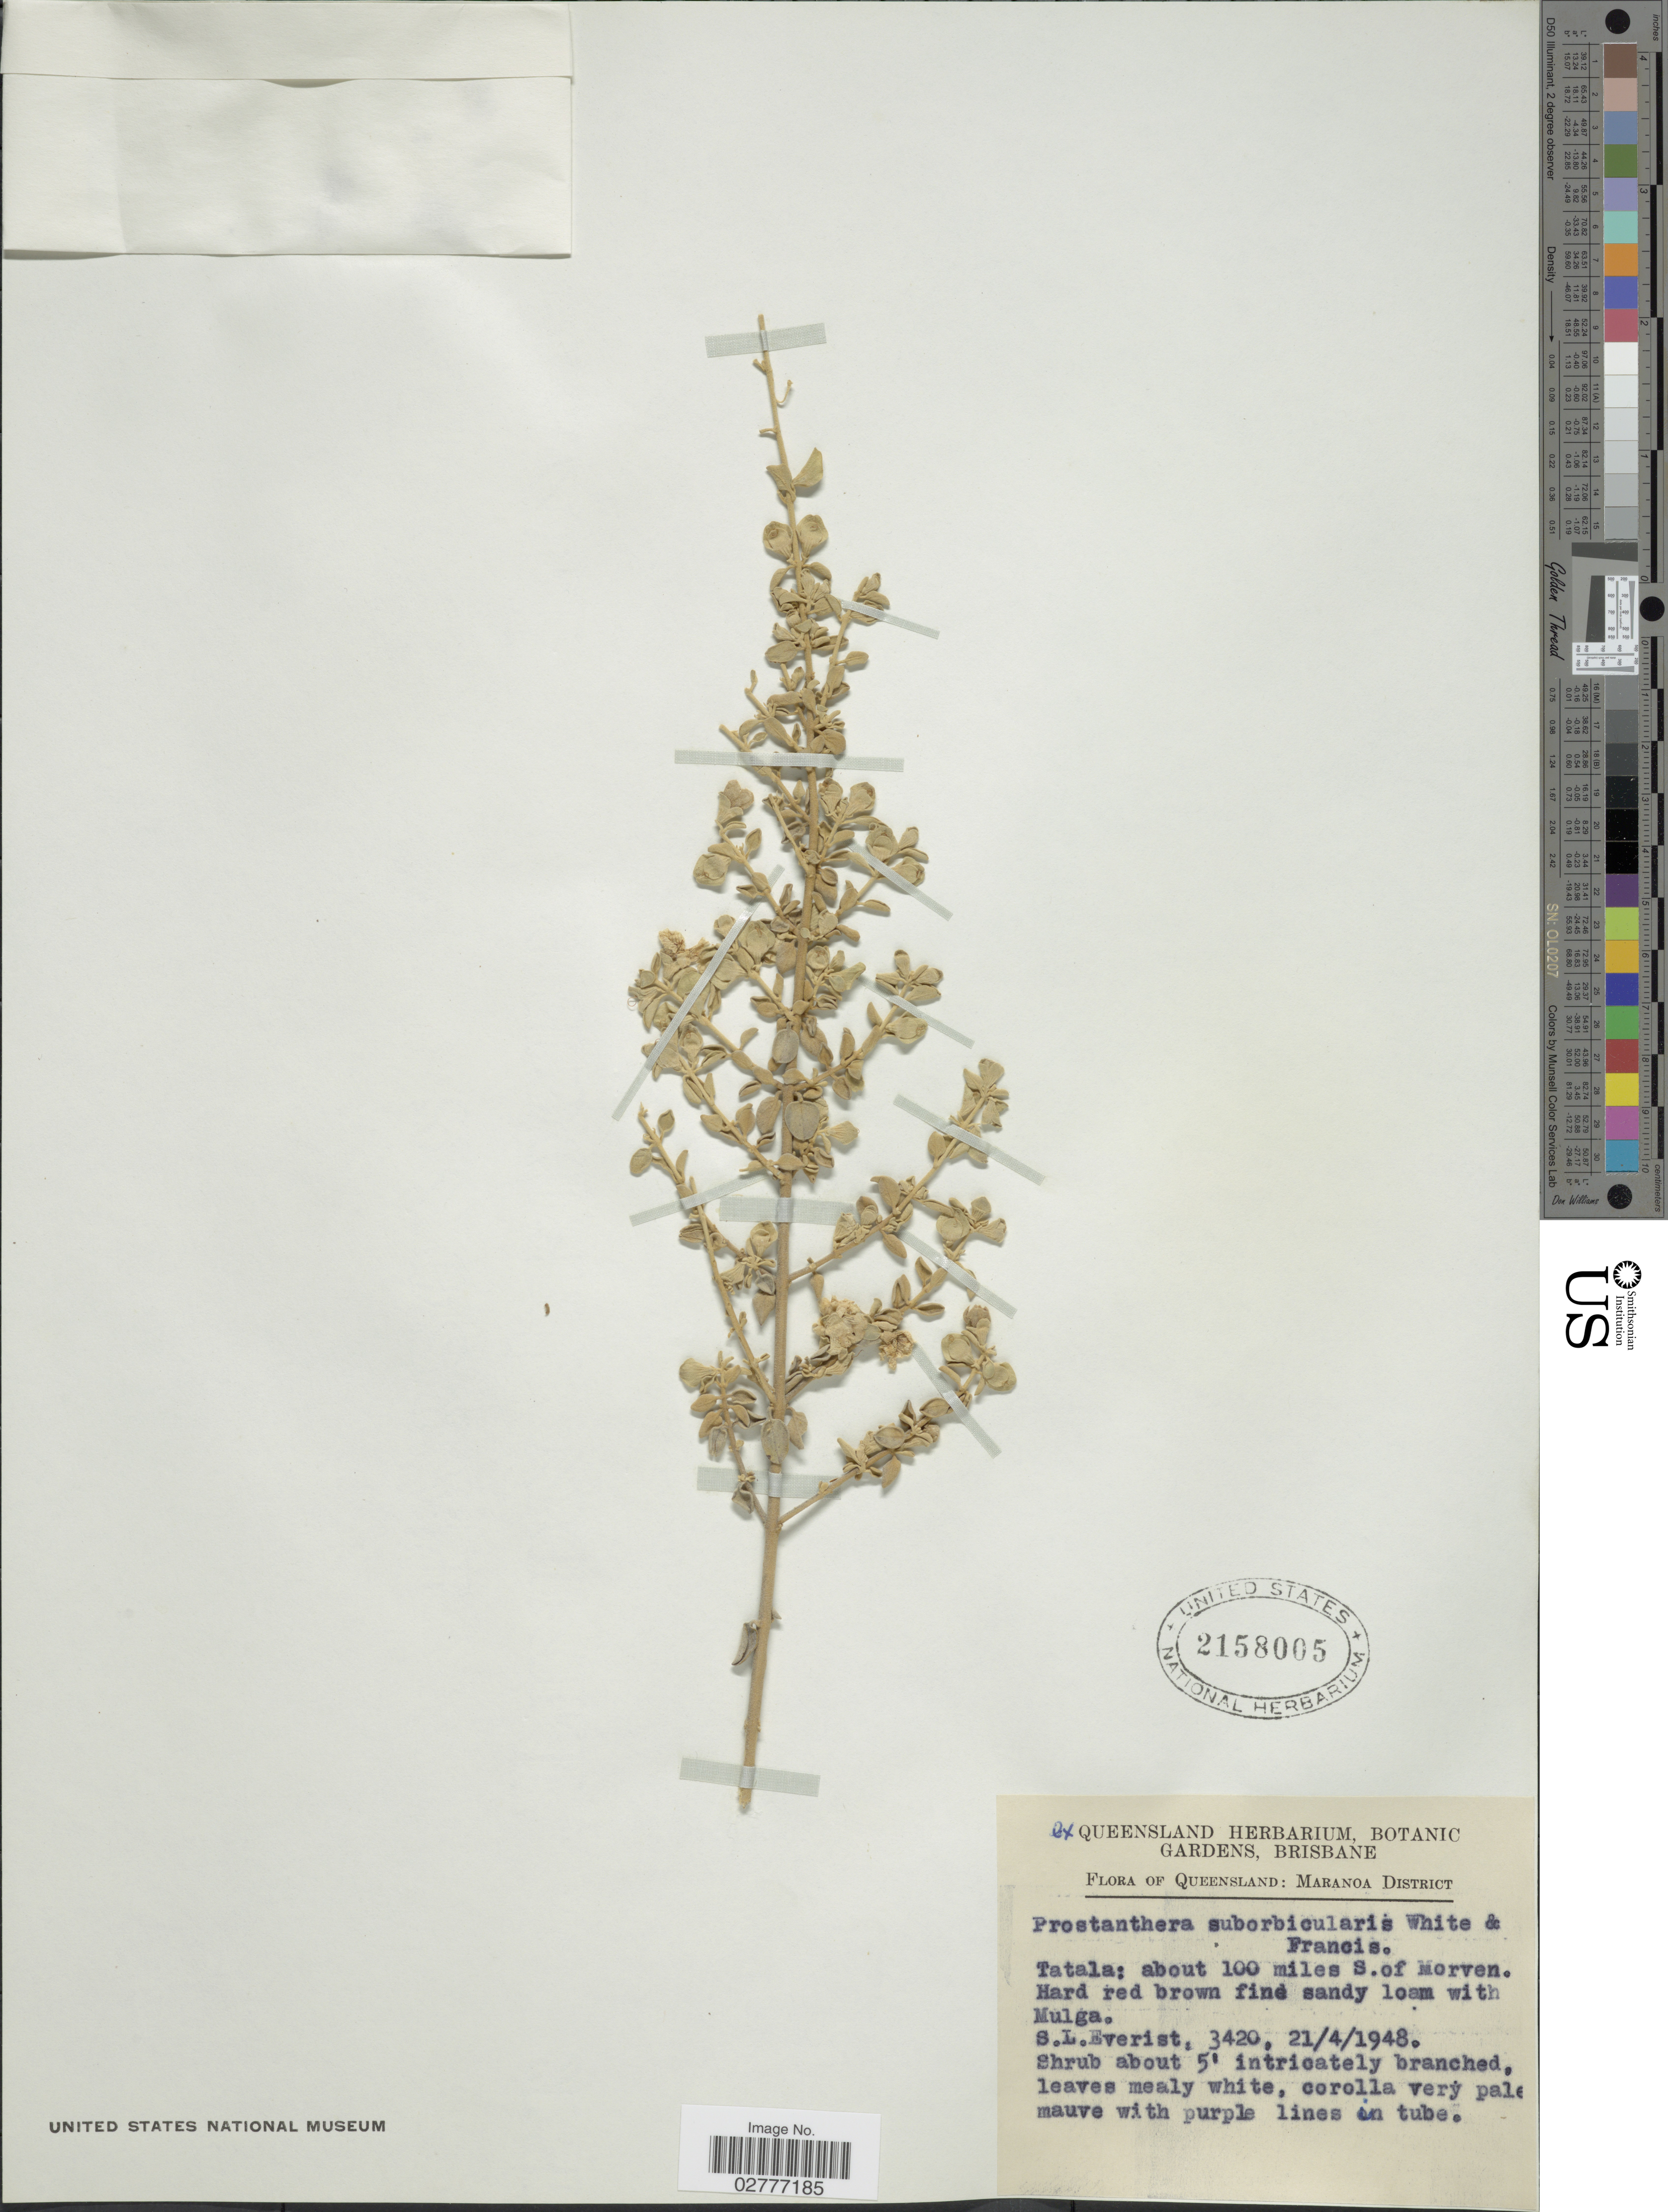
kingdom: Plantae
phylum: Tracheophyta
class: Magnoliopsida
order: Lamiales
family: Lamiaceae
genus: Prostanthera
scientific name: Prostanthera suborbicularis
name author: C.T. White & W.D. Francis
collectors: S. Everist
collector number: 3420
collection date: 1948-04-21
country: Australia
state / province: Queensland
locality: Maranoa District. Tatala: about 100 miles S. of Morven.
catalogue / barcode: US 2158005